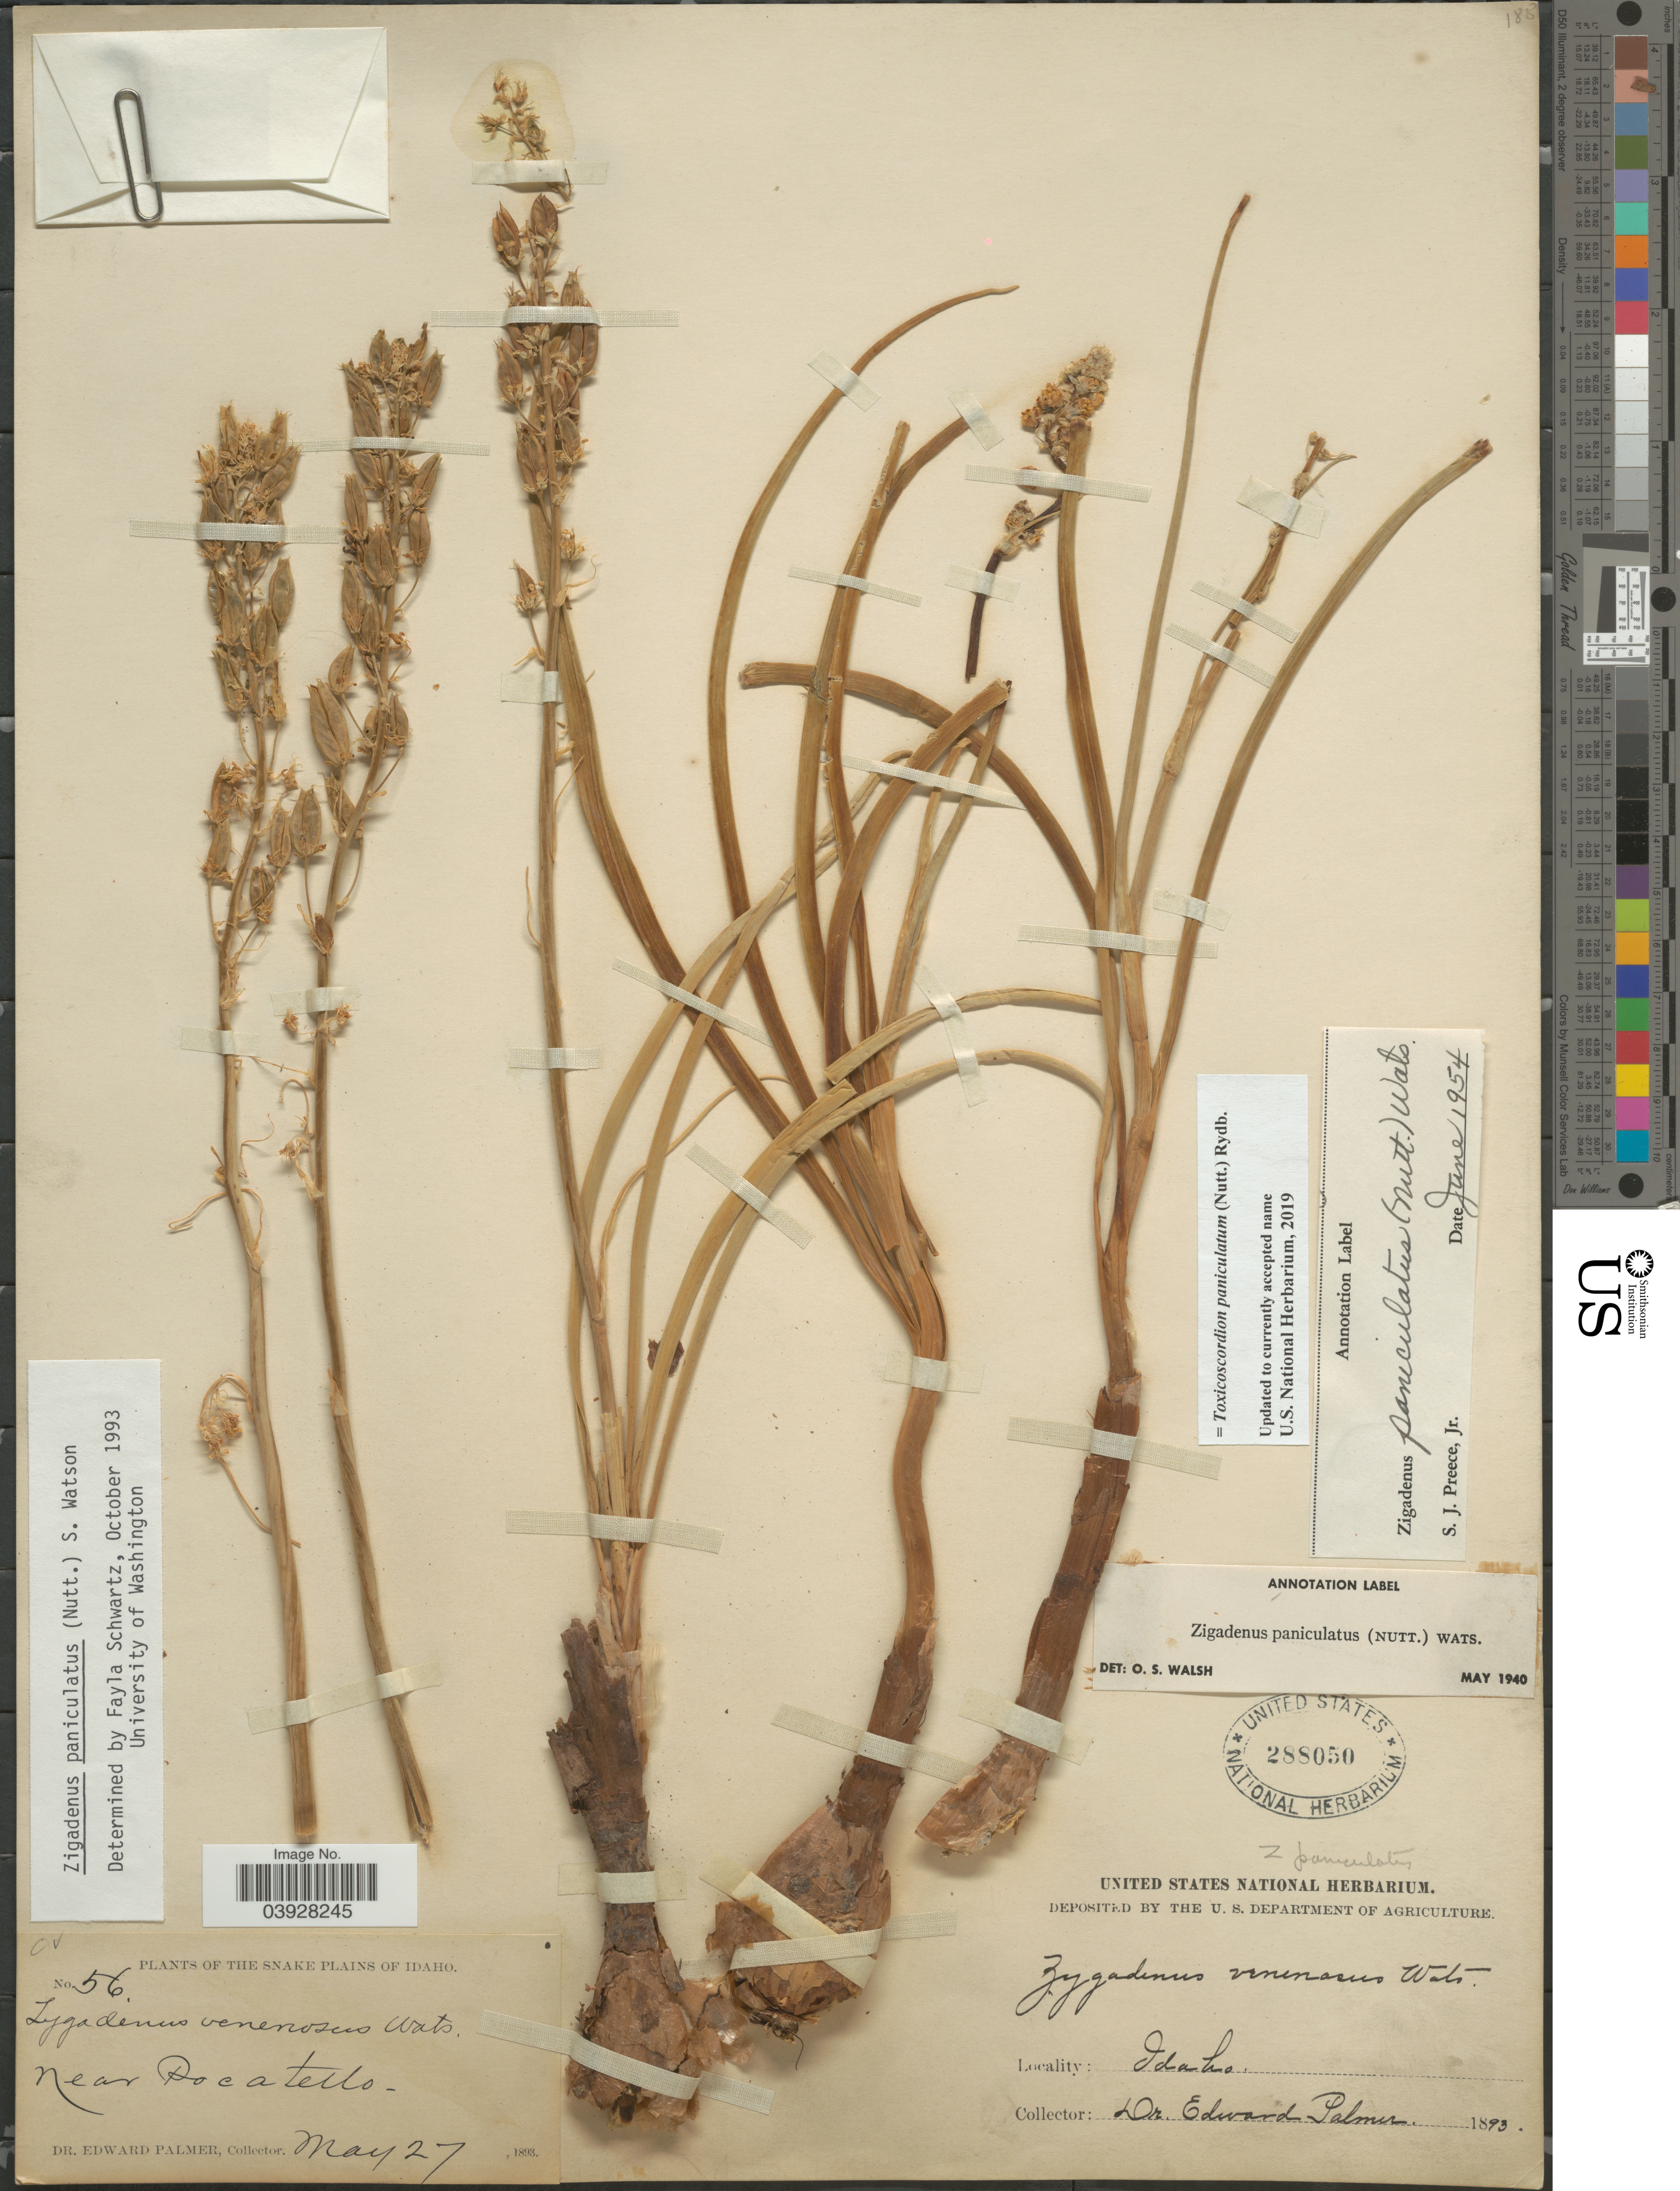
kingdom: Plantae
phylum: Tracheophyta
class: Liliopsida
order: Liliales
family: Melanthiaceae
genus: Toxicoscordion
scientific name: Toxicoscordion paniculatum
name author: (Nutt.) Rydb.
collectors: E. Palmer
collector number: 56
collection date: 1893-05-27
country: United States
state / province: Idaho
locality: The Snake Plains of Idaho. Near Pocatello.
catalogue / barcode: US 288050